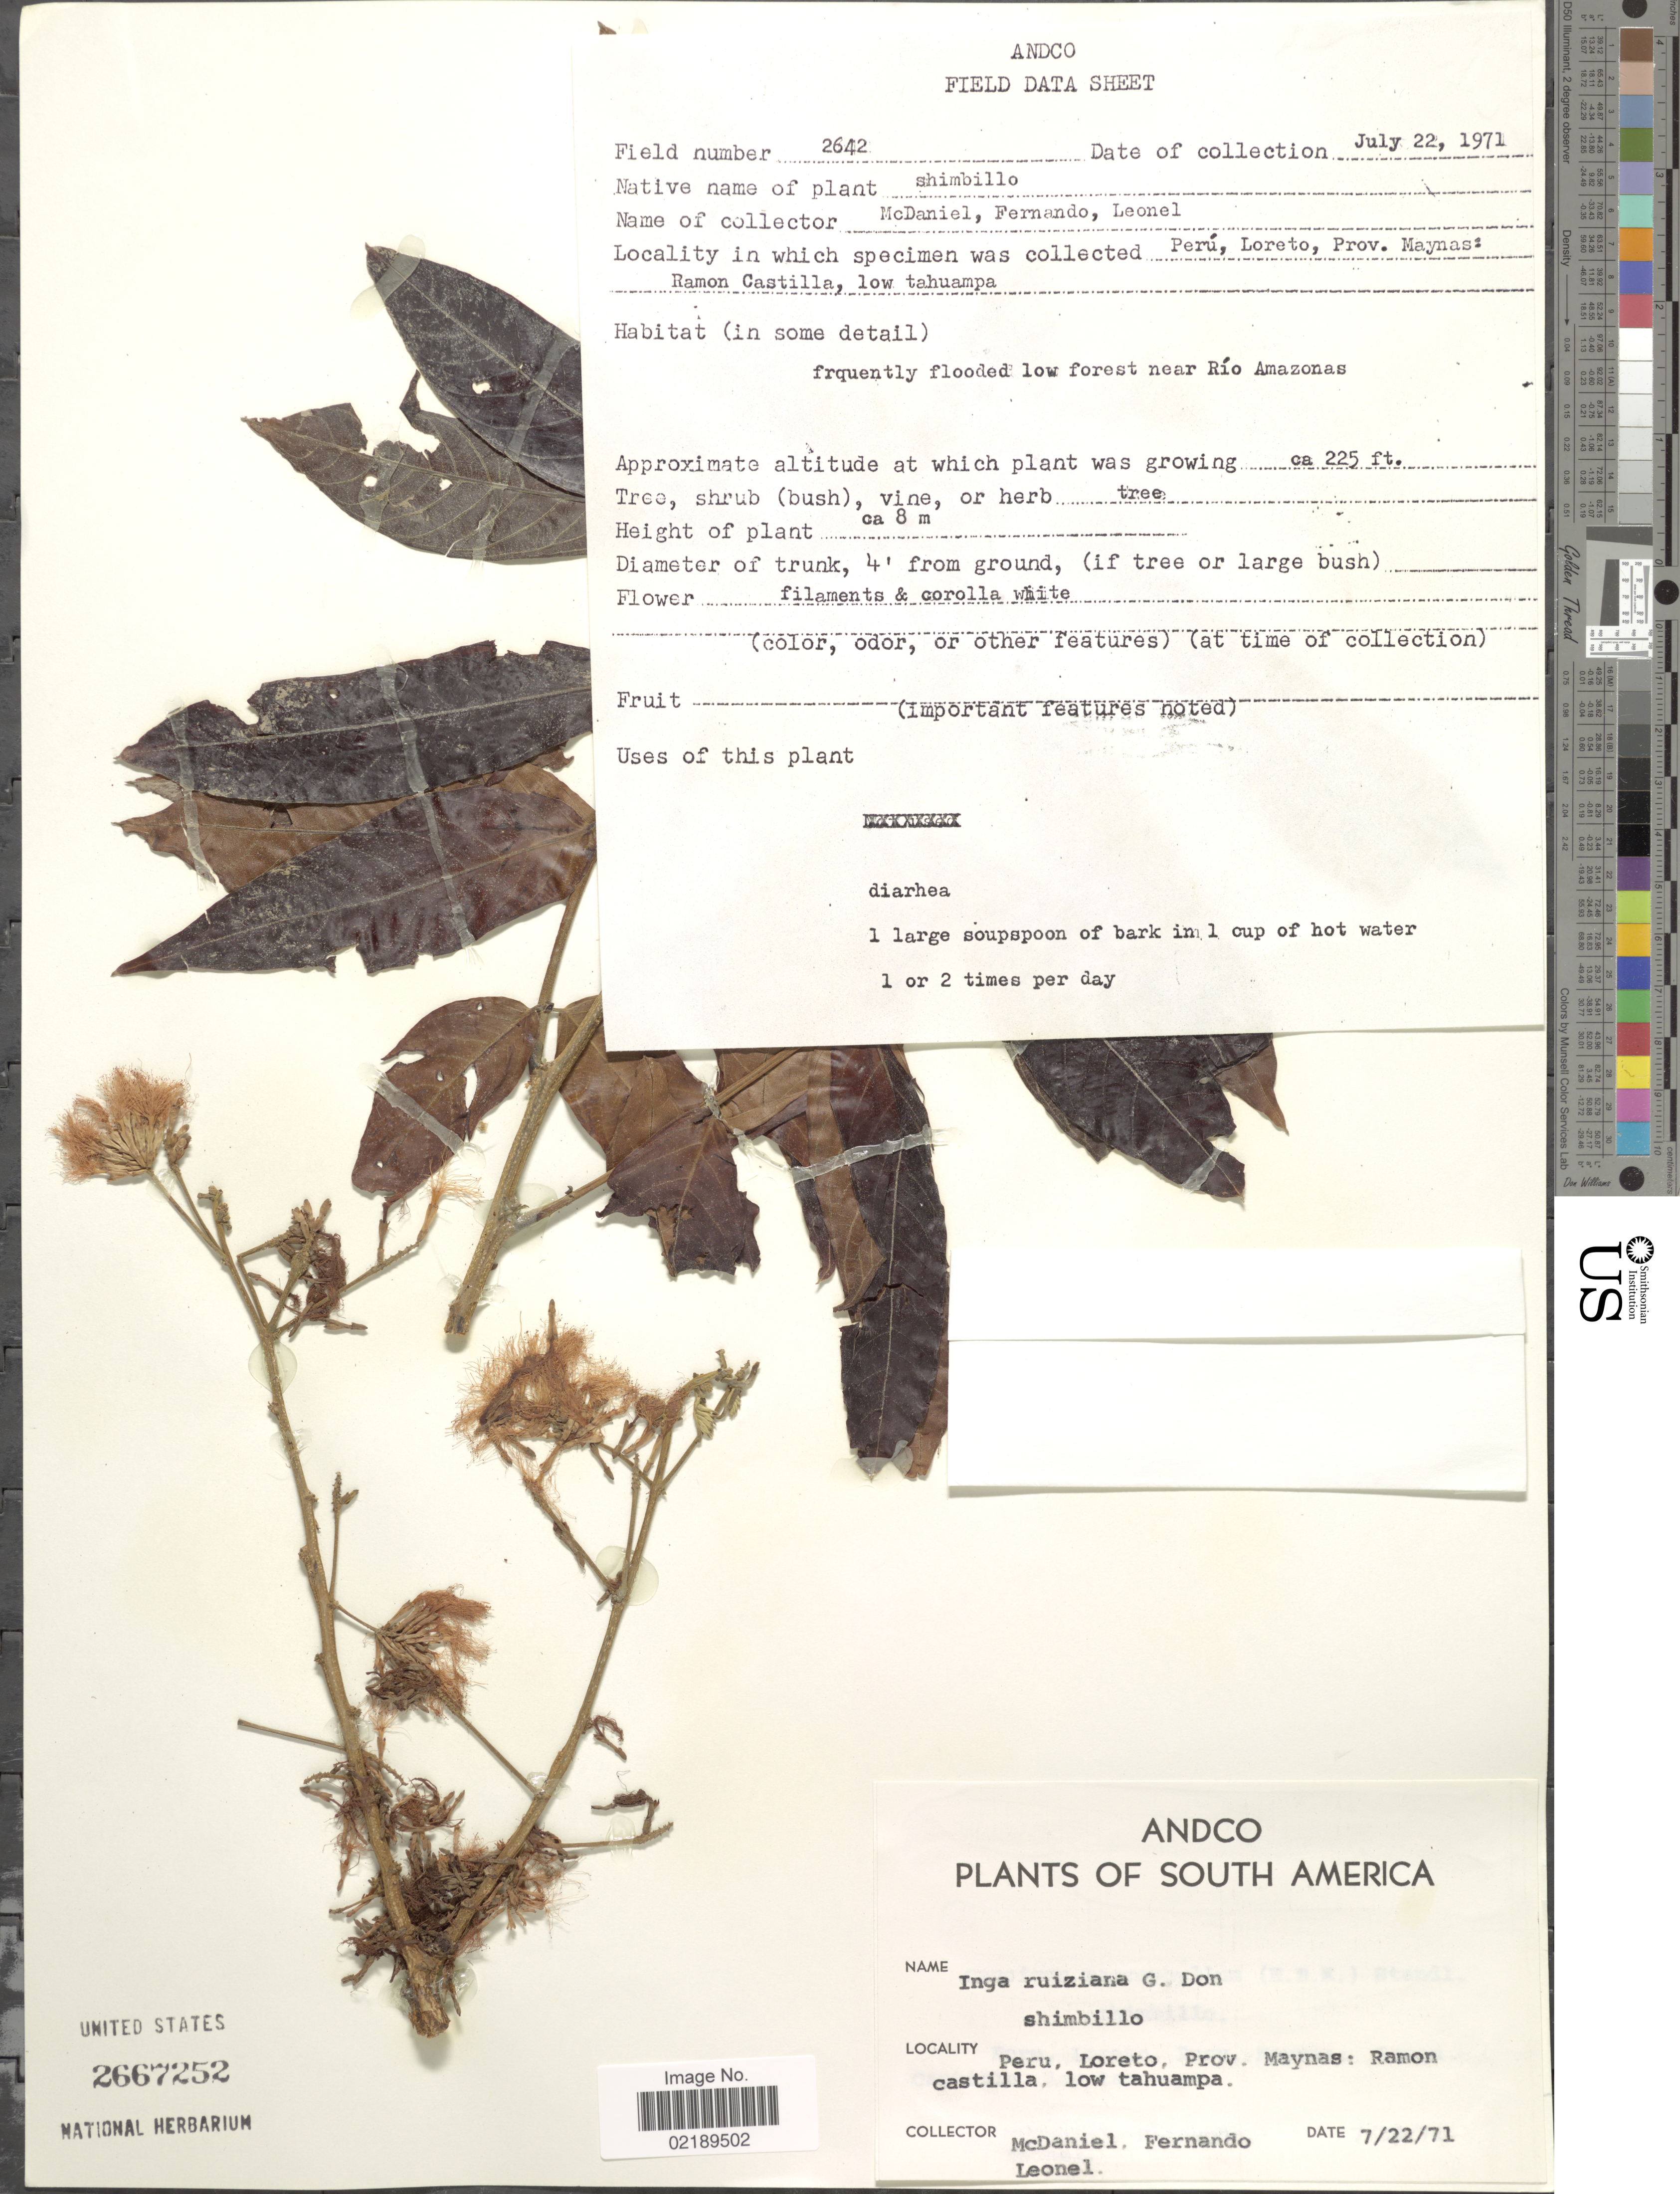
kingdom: Plantae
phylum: Tracheophyta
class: Magnoliopsida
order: Fabales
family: Fabaceae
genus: Inga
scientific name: Inga ruiziana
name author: G. Don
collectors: -- McDaniel, -- Fernando & -- Leonel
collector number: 2642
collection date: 1971-07-22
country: Peru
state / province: Loreto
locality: Prov. Maynas: Ramon castilla, low tahuampa.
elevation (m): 69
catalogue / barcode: US 2667252